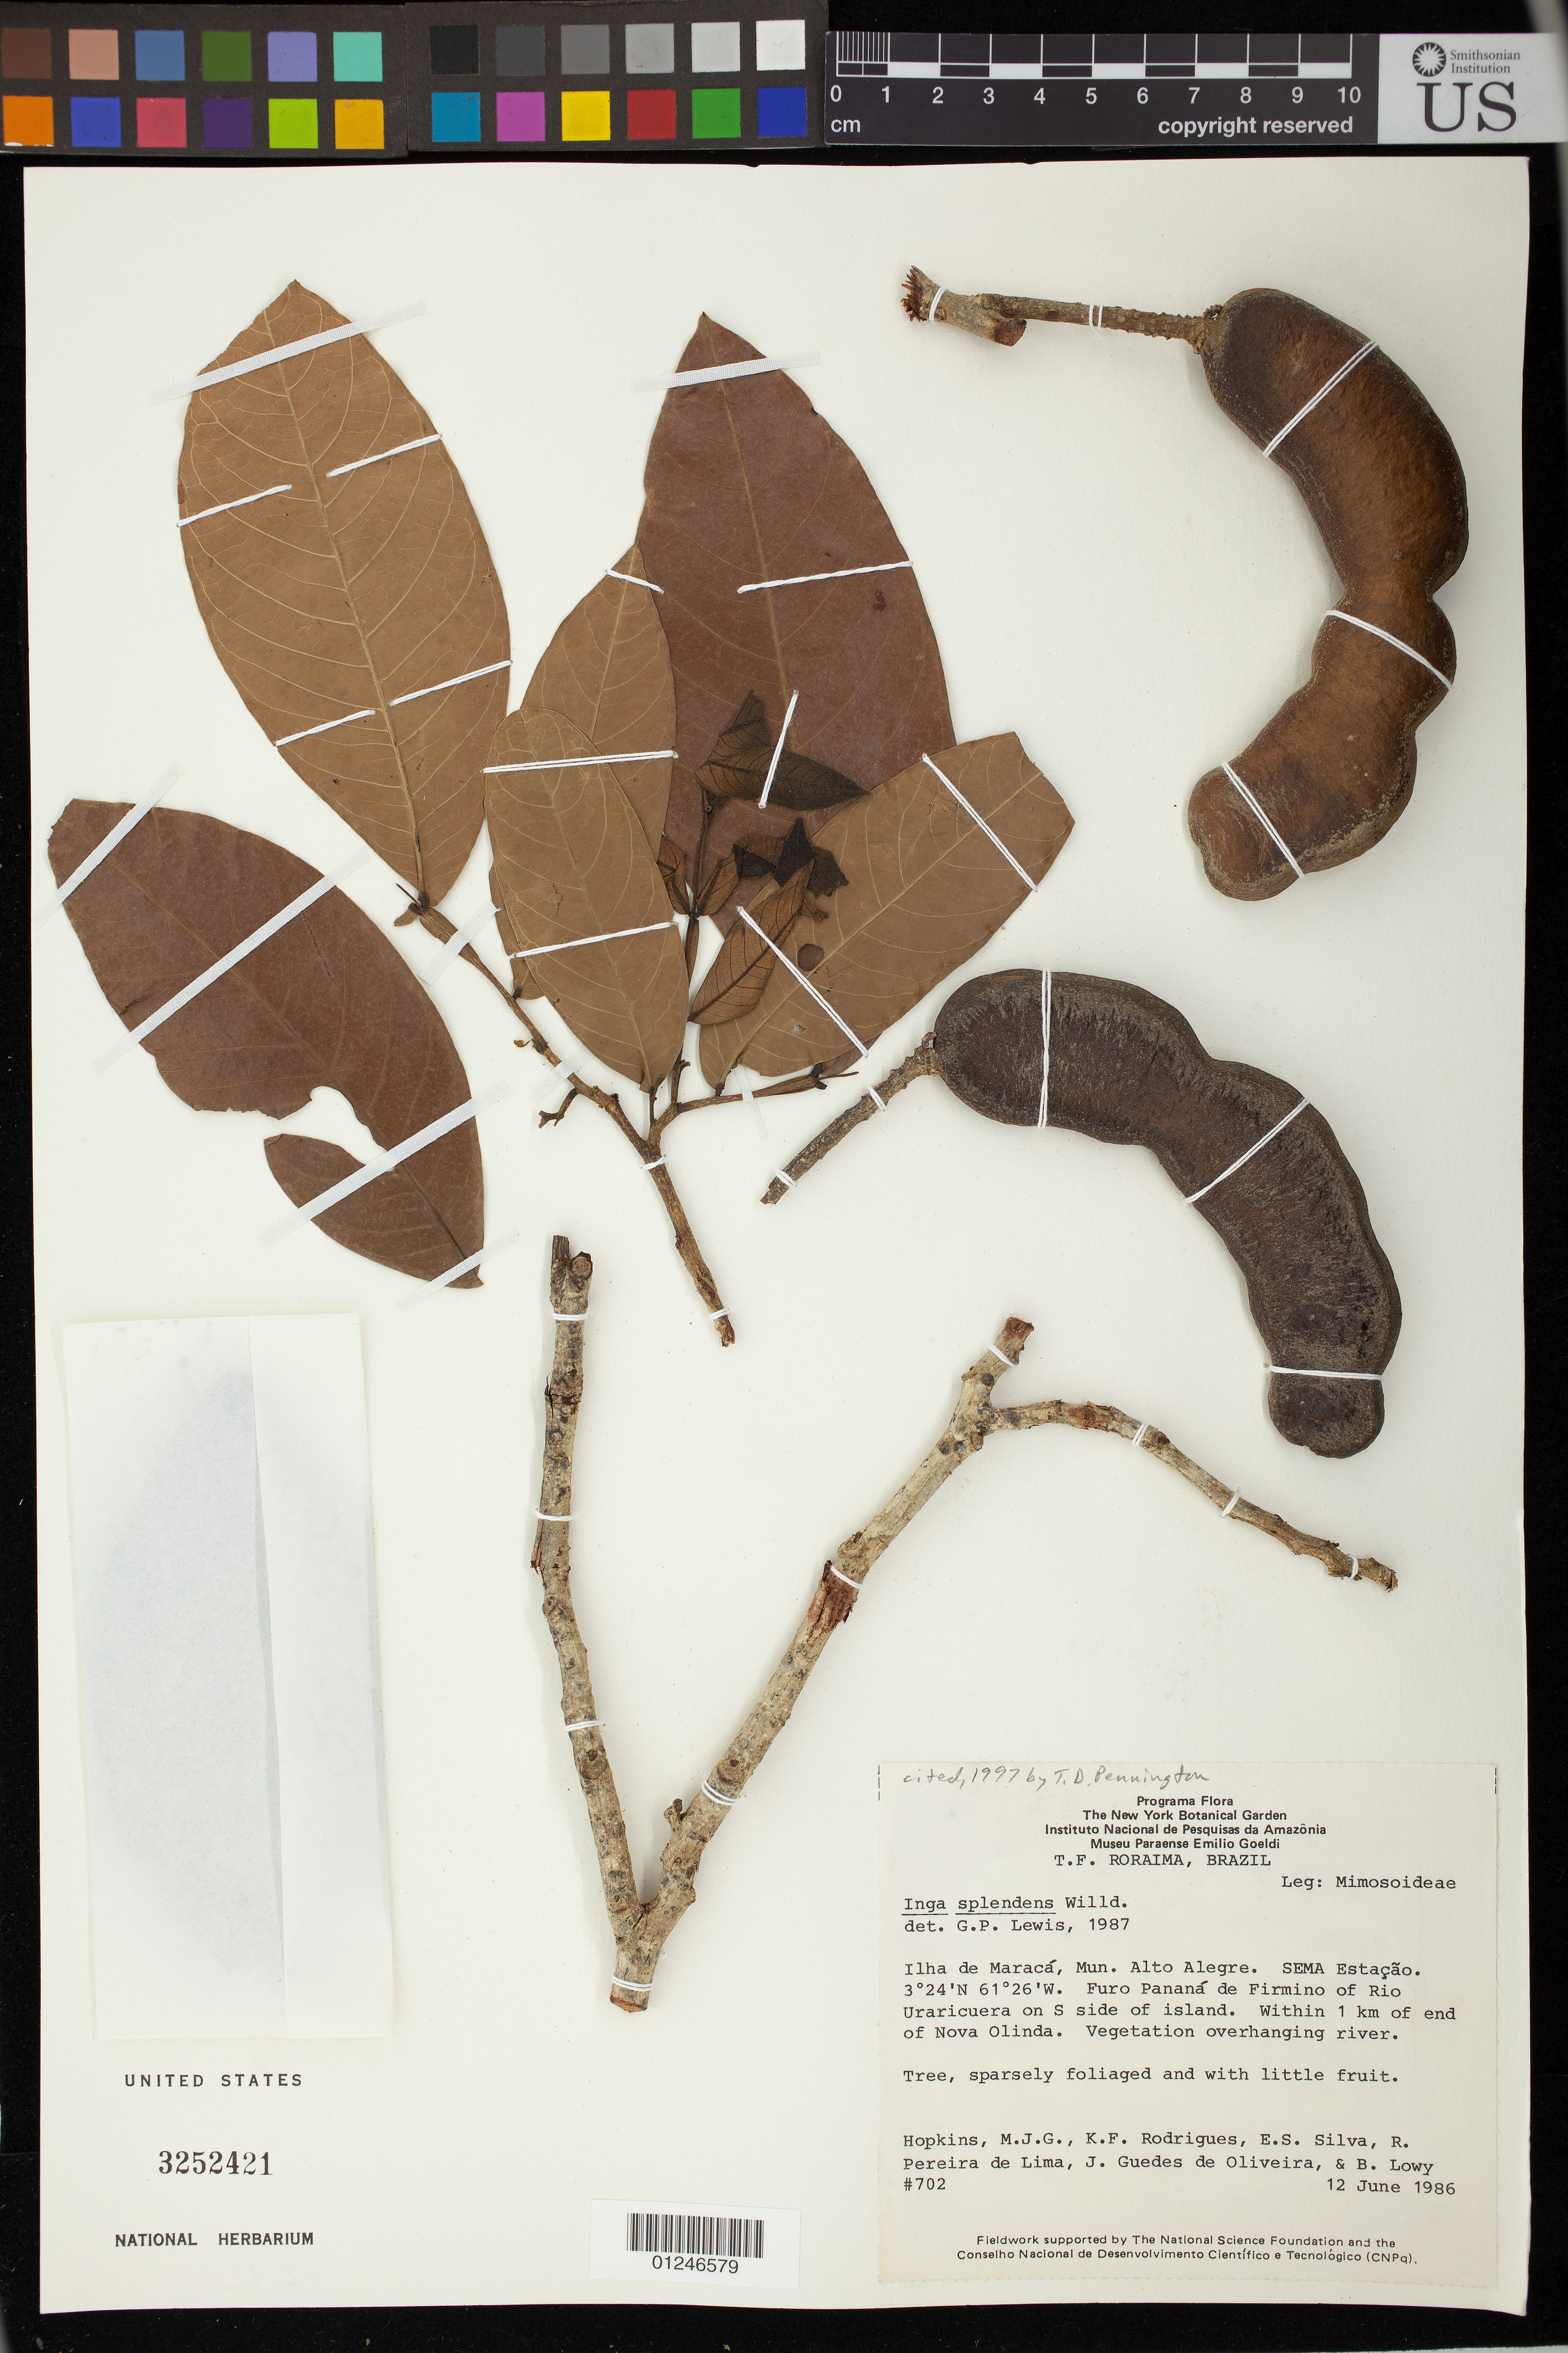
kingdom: Plantae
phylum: Tracheophyta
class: Magnoliopsida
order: Fabales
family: Fabaceae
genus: Inga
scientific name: Inga splendens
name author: Willd.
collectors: M. J. G. Hopkins, K. F. Rodrigues, E. S. Silva, R. Perreira de Lima, J. G. Oliveira & B. Lowy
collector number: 702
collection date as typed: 12 Jun 1986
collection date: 1986-06-12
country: Brazil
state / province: Roraima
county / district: Alto Alegre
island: Maracá I.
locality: Ilha de Maracá. Furo Paraná de Firmino of Rio Uraricuera on S side of island. Within 1 km of end of Nova Olinda.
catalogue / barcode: US 3252421